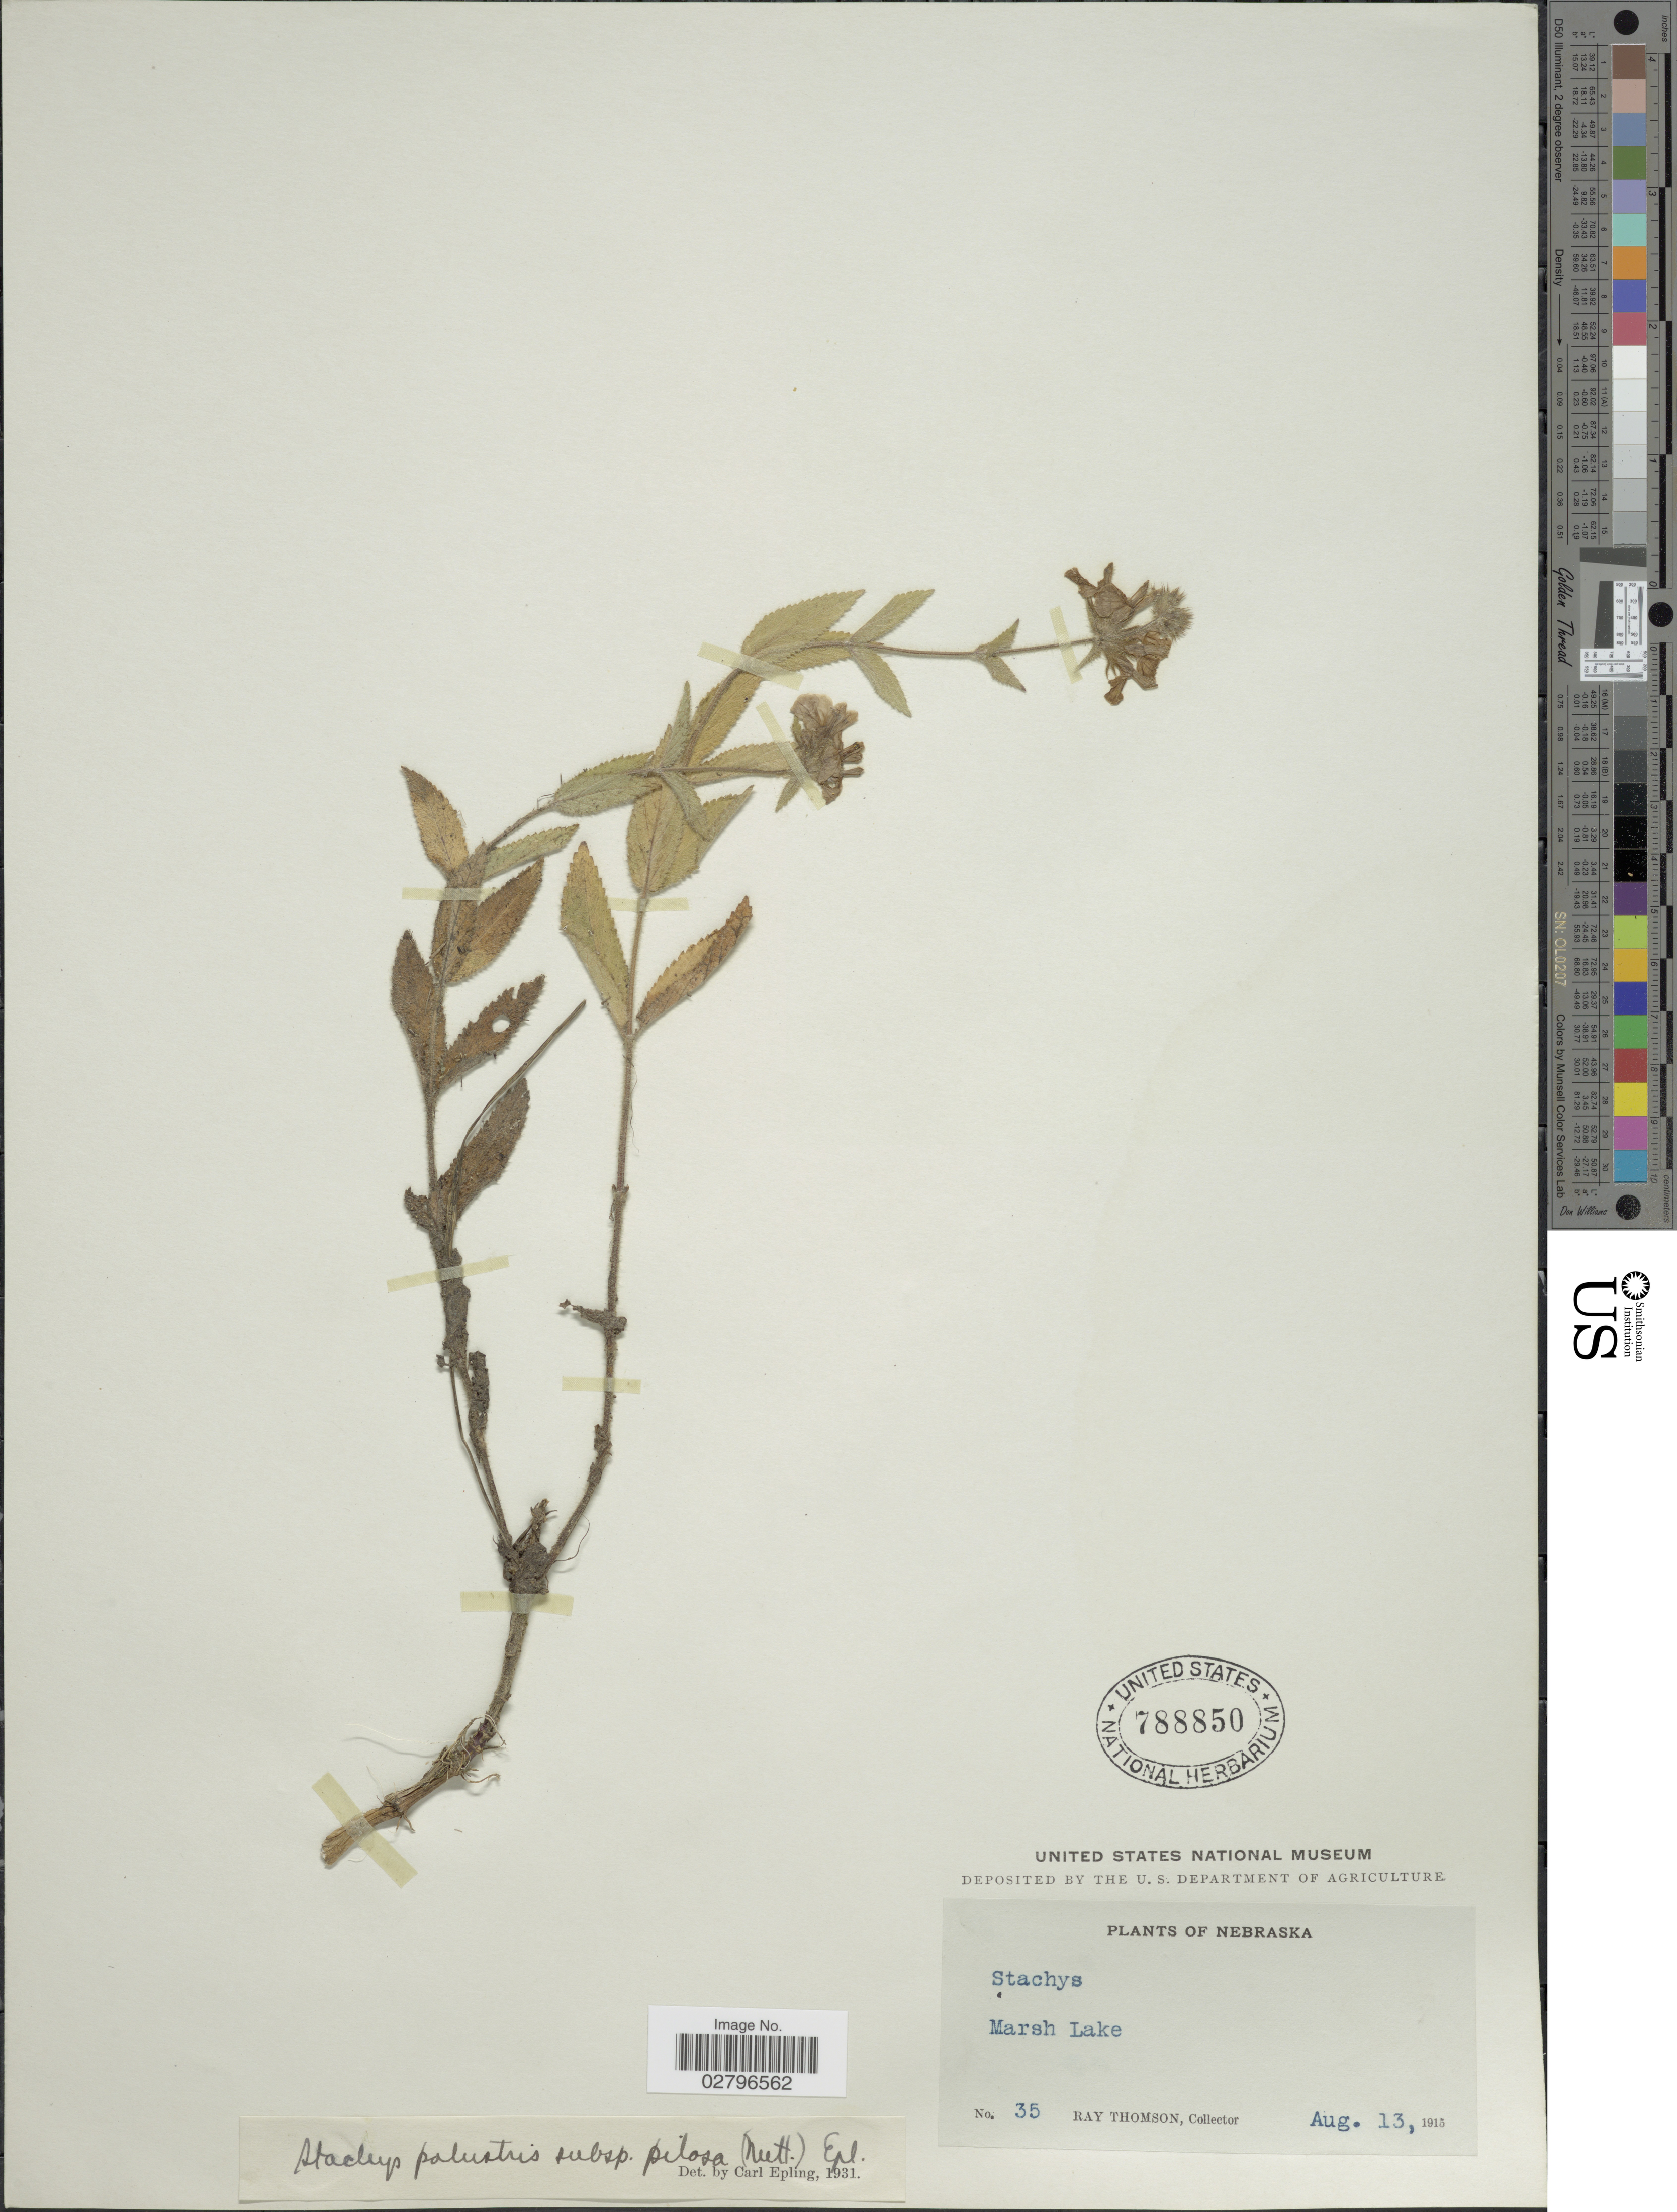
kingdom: Plantae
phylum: Tracheophyta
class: Magnoliopsida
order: Lamiales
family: Lamiaceae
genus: Stachys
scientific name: Stachys pilosa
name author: Nutt.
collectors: R. Thomson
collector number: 35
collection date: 1915-08-13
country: United States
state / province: Nebraska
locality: Marsh Lake.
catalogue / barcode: US 788850